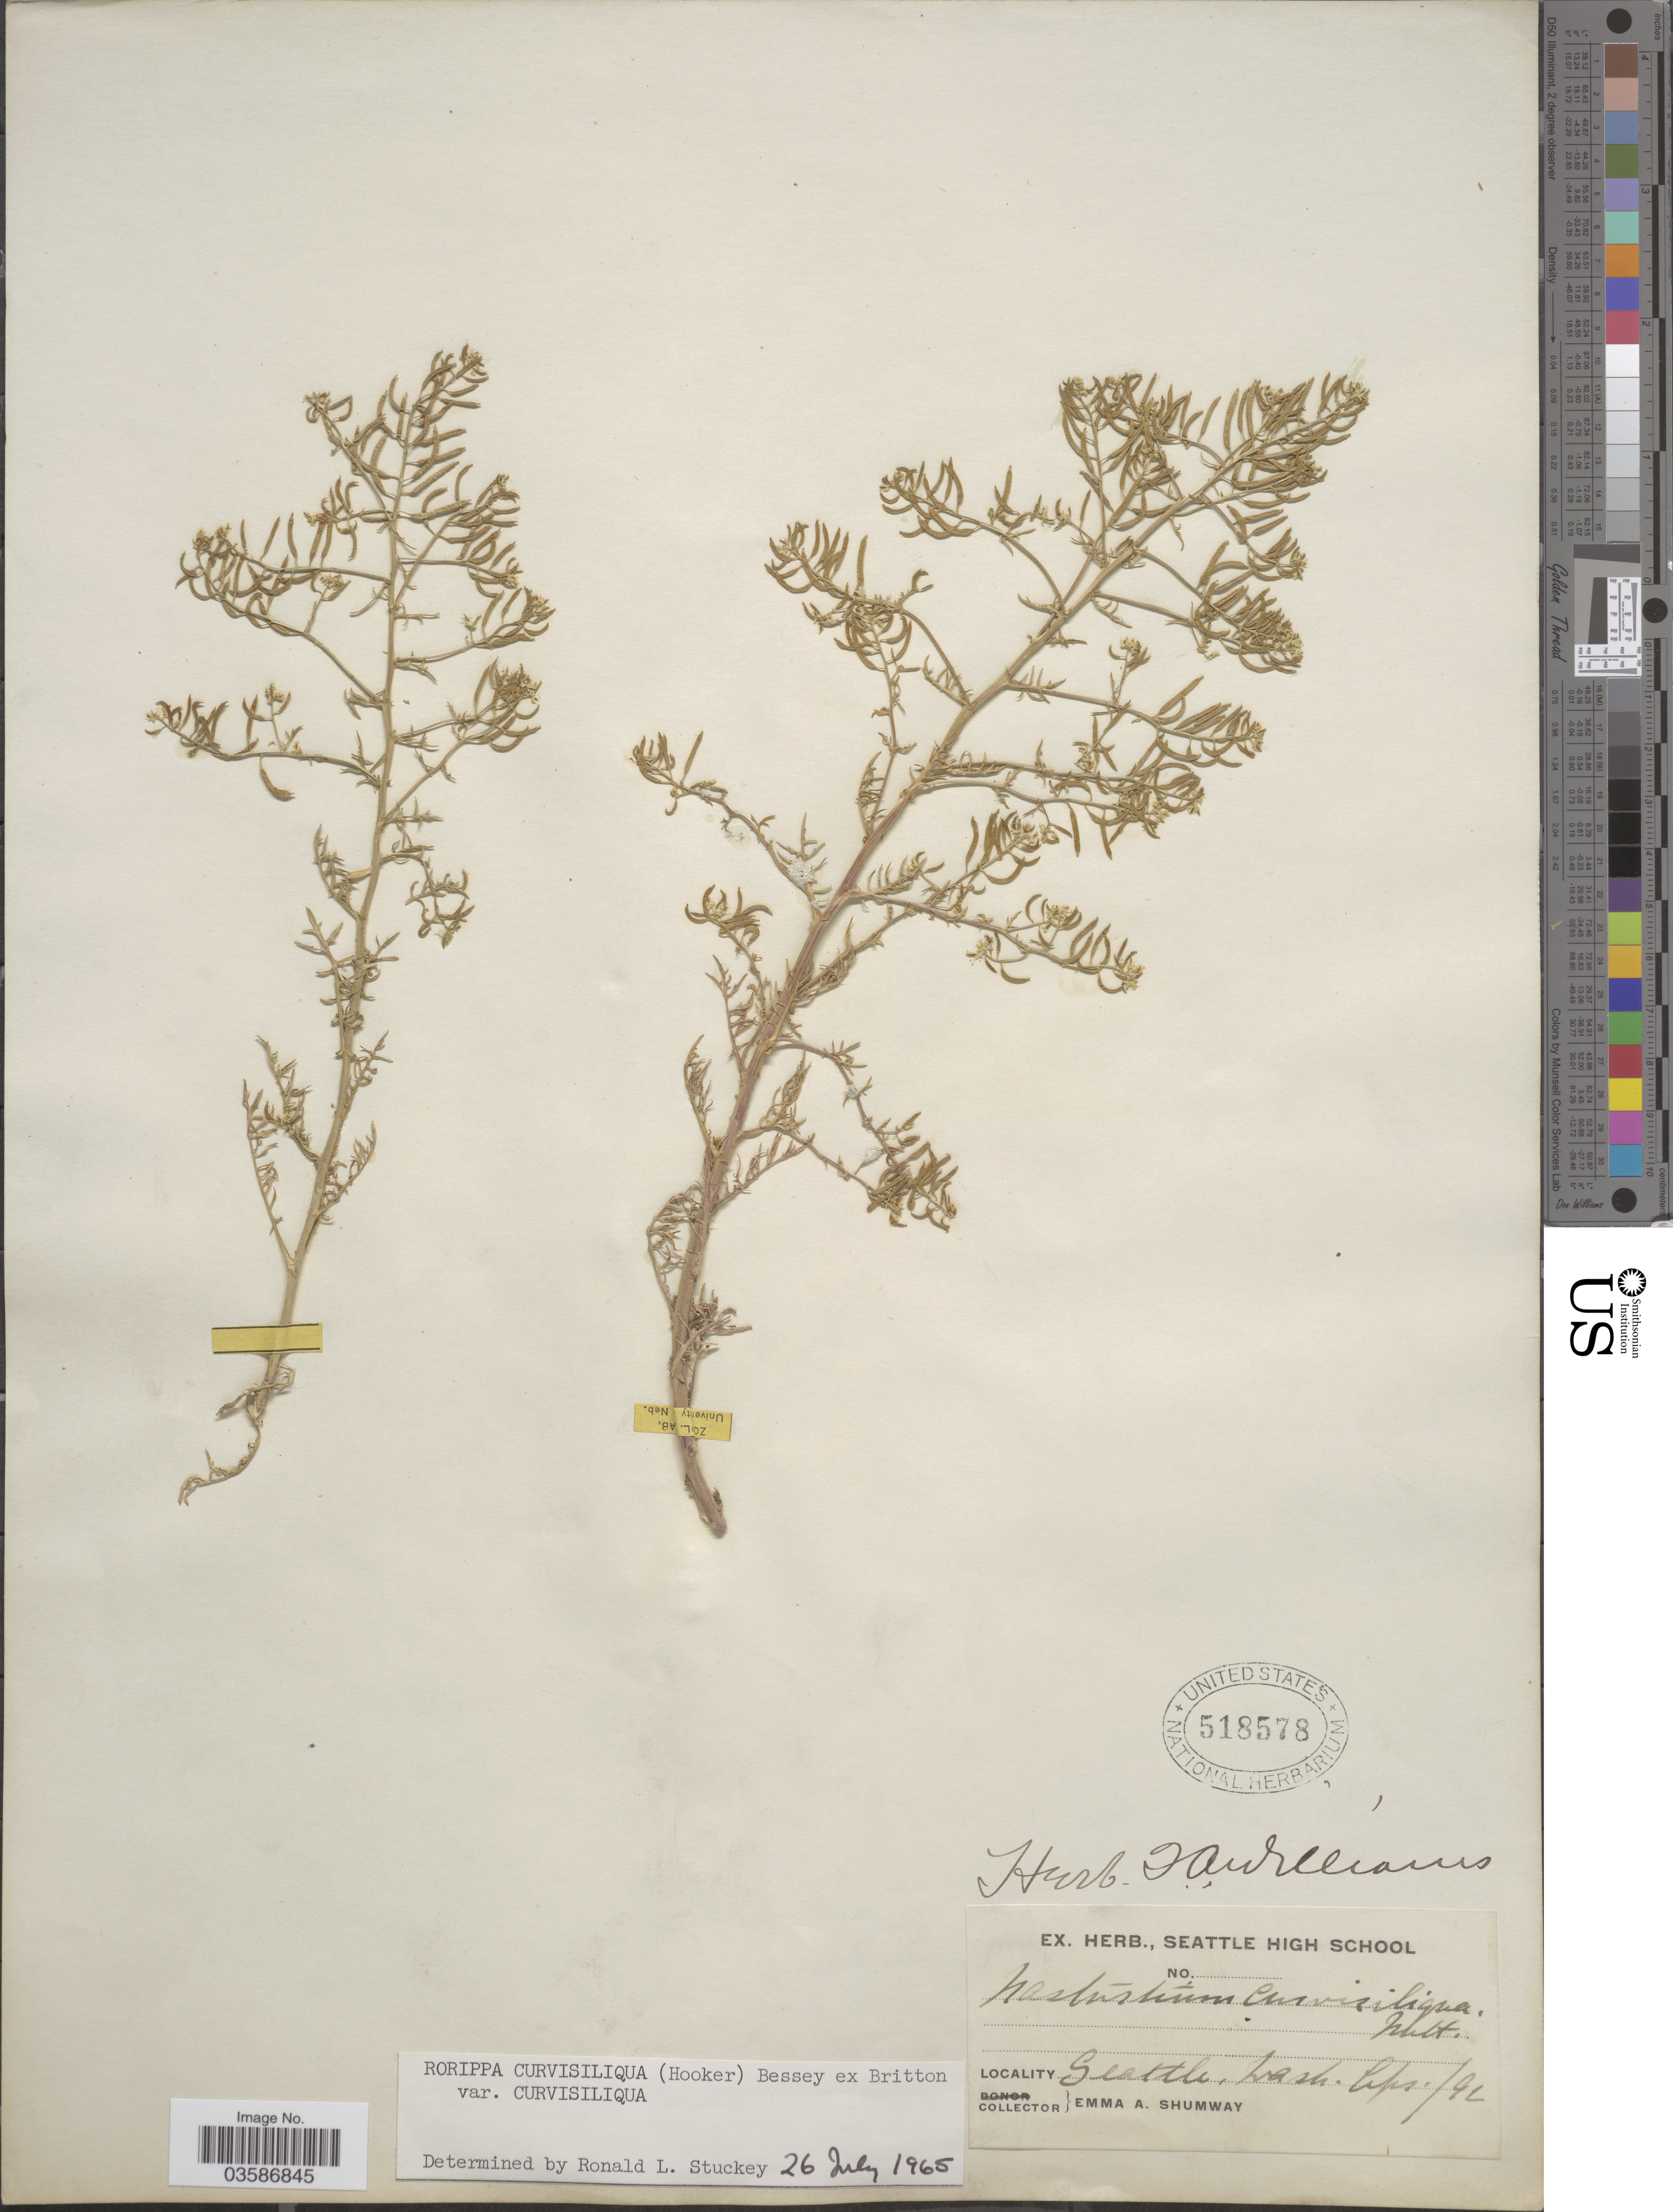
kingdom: Plantae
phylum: Tracheophyta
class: Magnoliopsida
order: Brassicales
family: Brassicaceae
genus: Rorippa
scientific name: Rorippa curvisiliqua var. curvisiliqua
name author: (Hook.) Bessey ex Britton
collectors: E. Shumway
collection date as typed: Transcribed d/m/y: /4/92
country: United States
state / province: Washington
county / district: King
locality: Seattle.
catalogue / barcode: US 518578